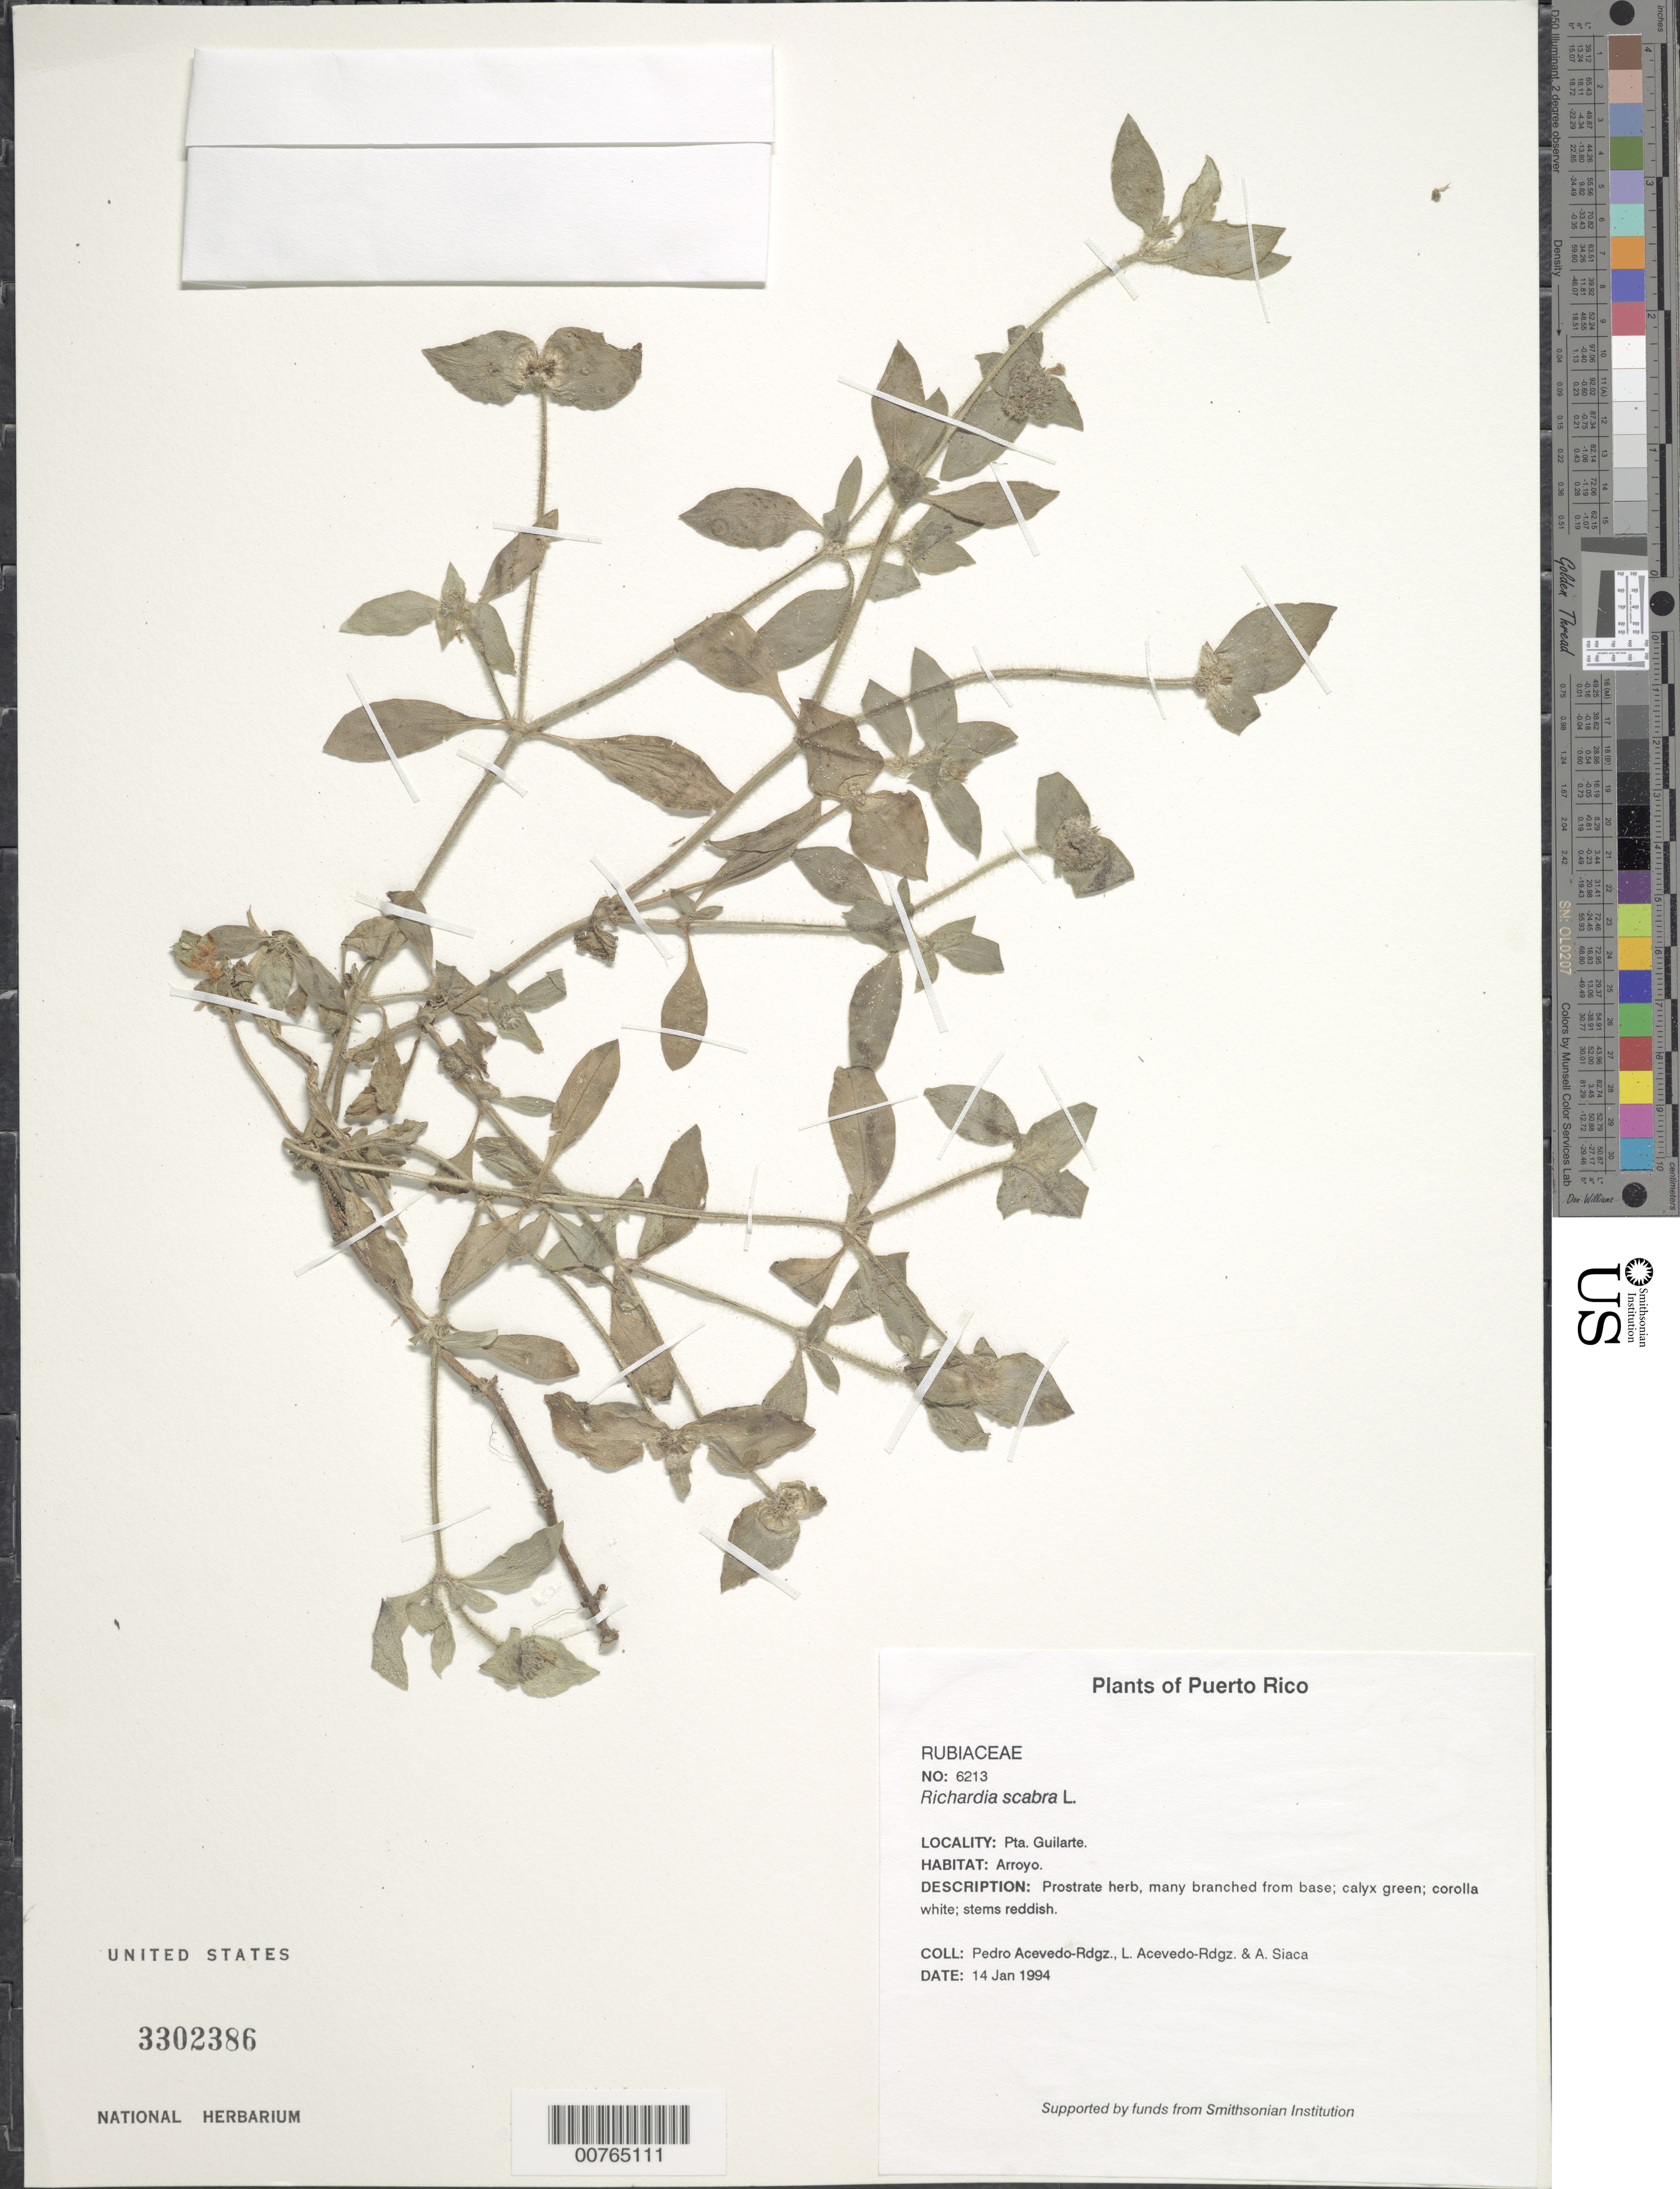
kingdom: Plantae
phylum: Tracheophyta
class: Magnoliopsida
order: Gentianales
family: Rubiaceae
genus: Richardia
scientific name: Richardia scabra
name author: L.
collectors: P. Acevedo-Rodr., L. Acevedo & A. Siaca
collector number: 6213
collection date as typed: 14 Jan 1994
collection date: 1994-01-14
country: Puerto Rico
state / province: Arroyo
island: Puerto Rico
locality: Arroyo; Pta. Guilarte.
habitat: Arroyo.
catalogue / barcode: US 3302386